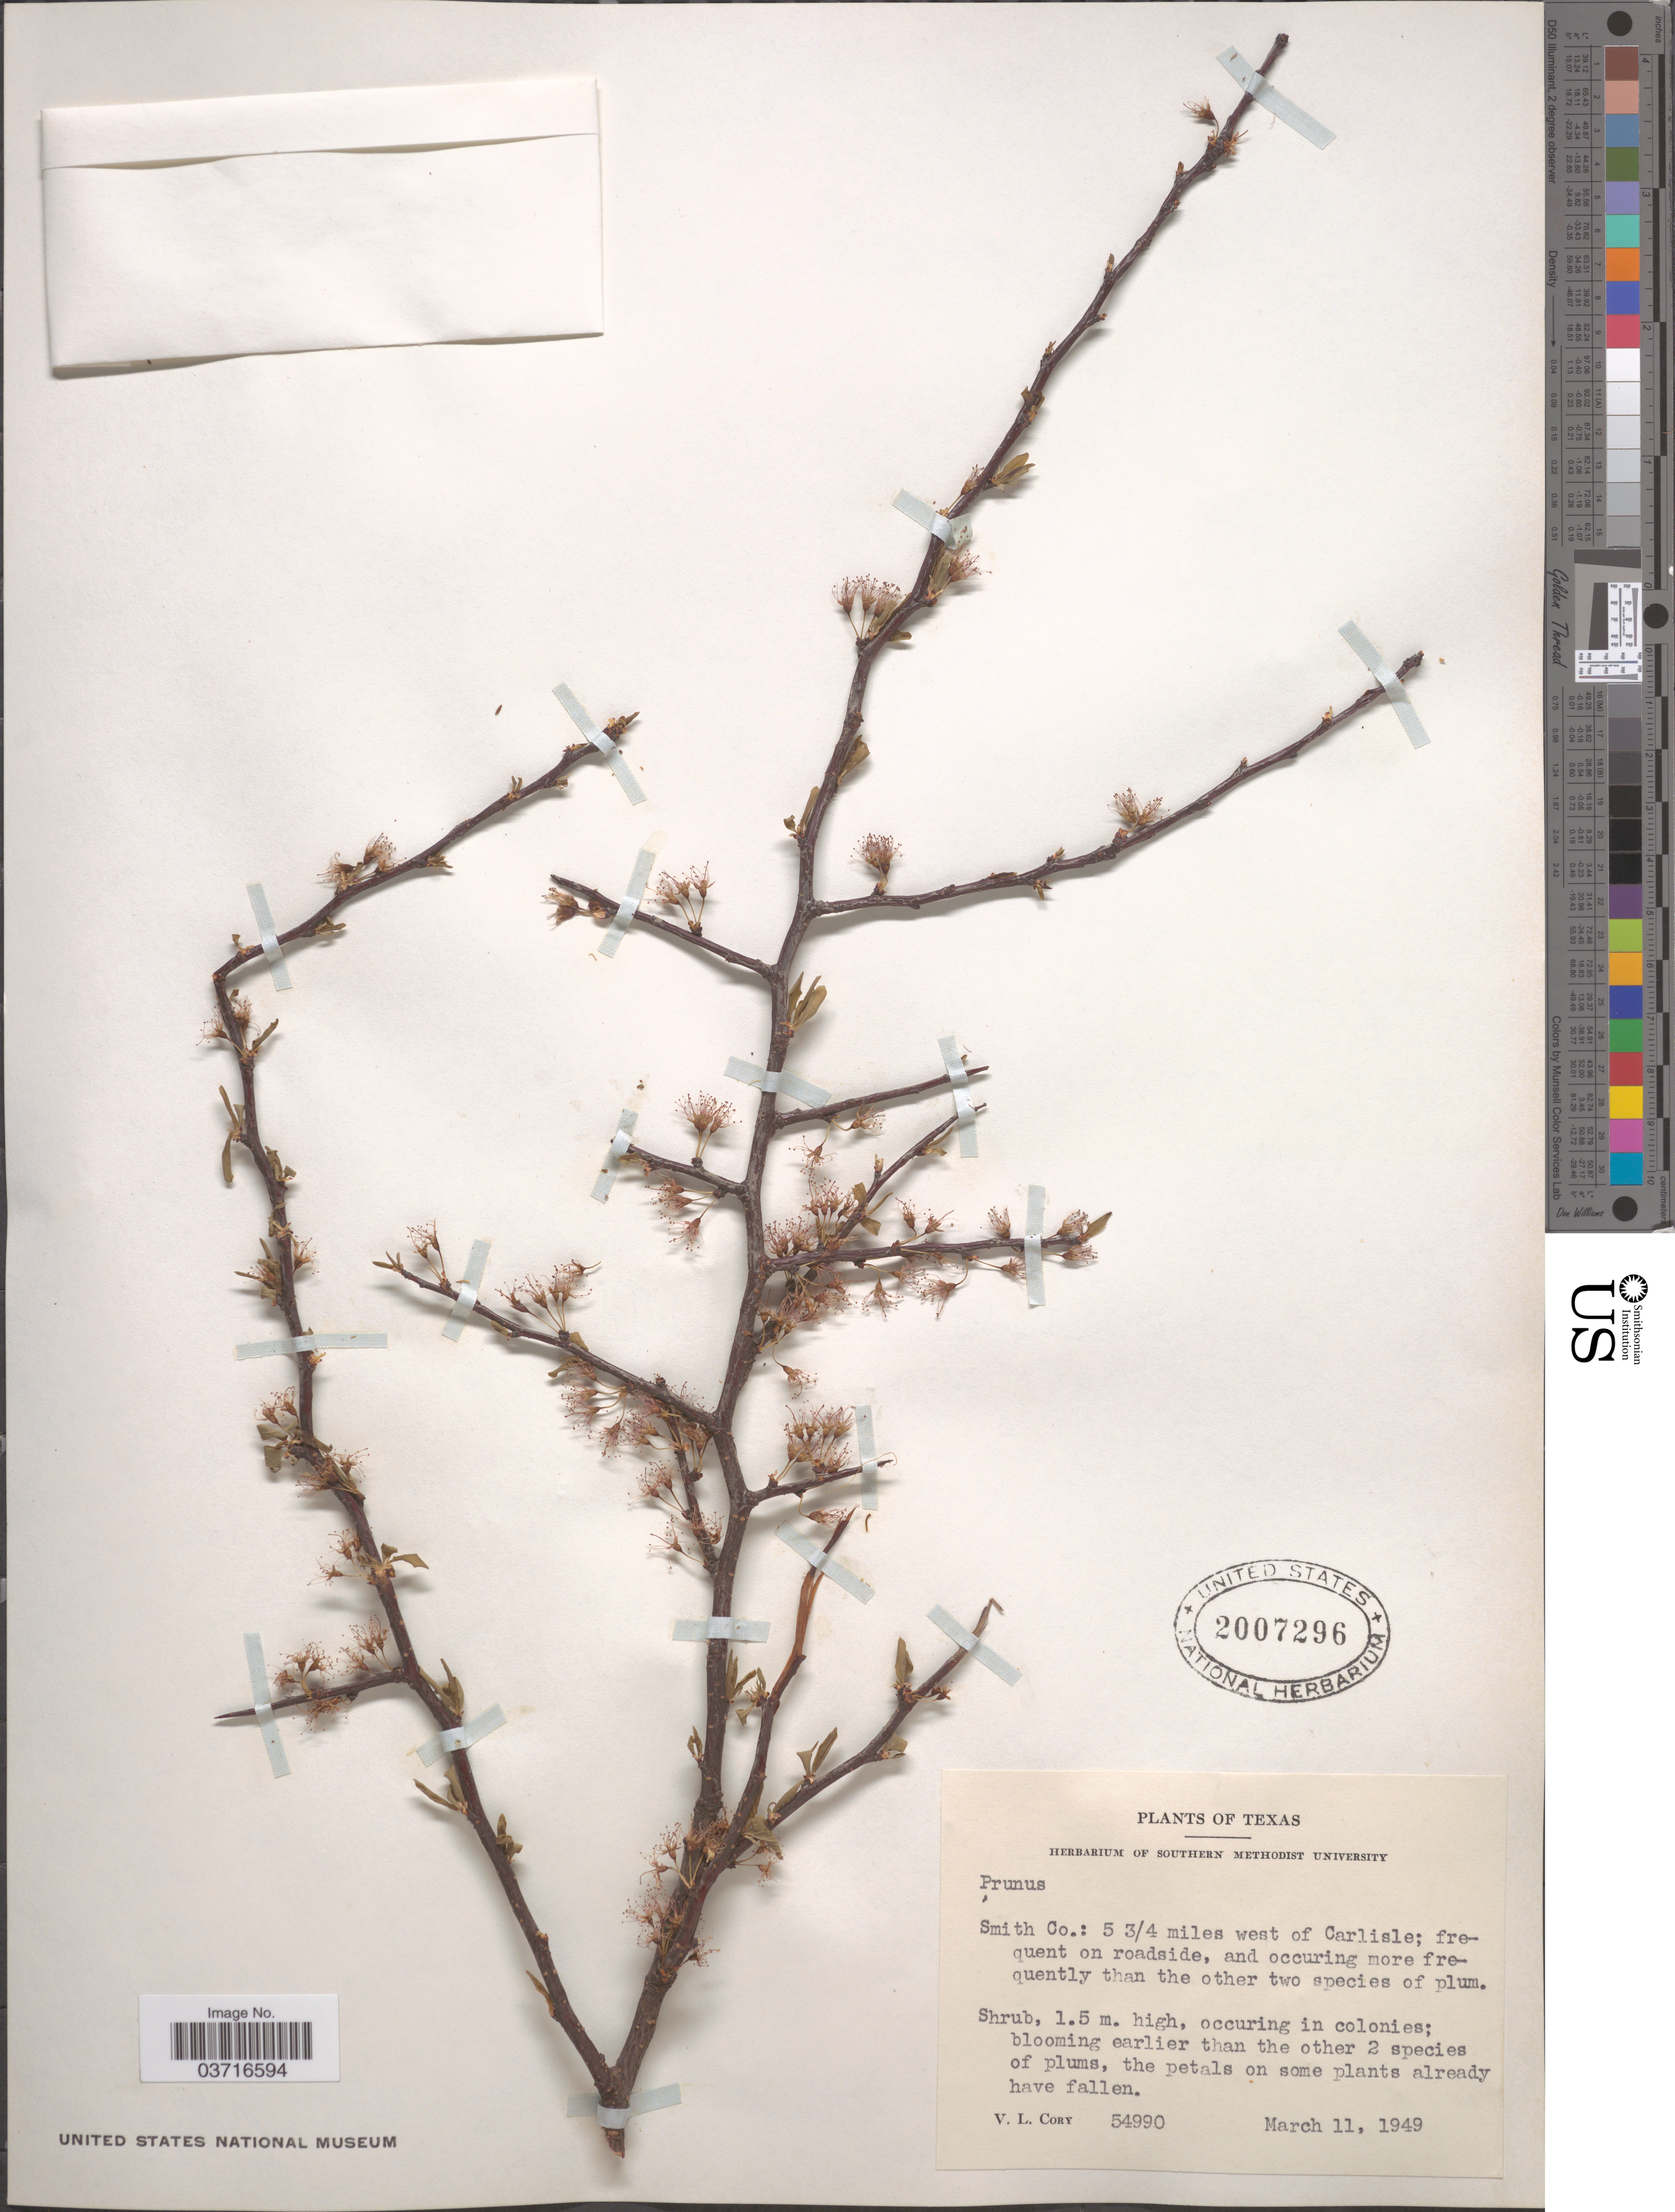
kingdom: Plantae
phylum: Tracheophyta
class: Magnoliopsida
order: Rosales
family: Rosaceae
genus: Prunus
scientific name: Prunus sp.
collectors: V. Cory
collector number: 54990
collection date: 1949-03-11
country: United States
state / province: Texas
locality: Smith Co.: 5¾ miles west of Carlisle.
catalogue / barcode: US 2007296